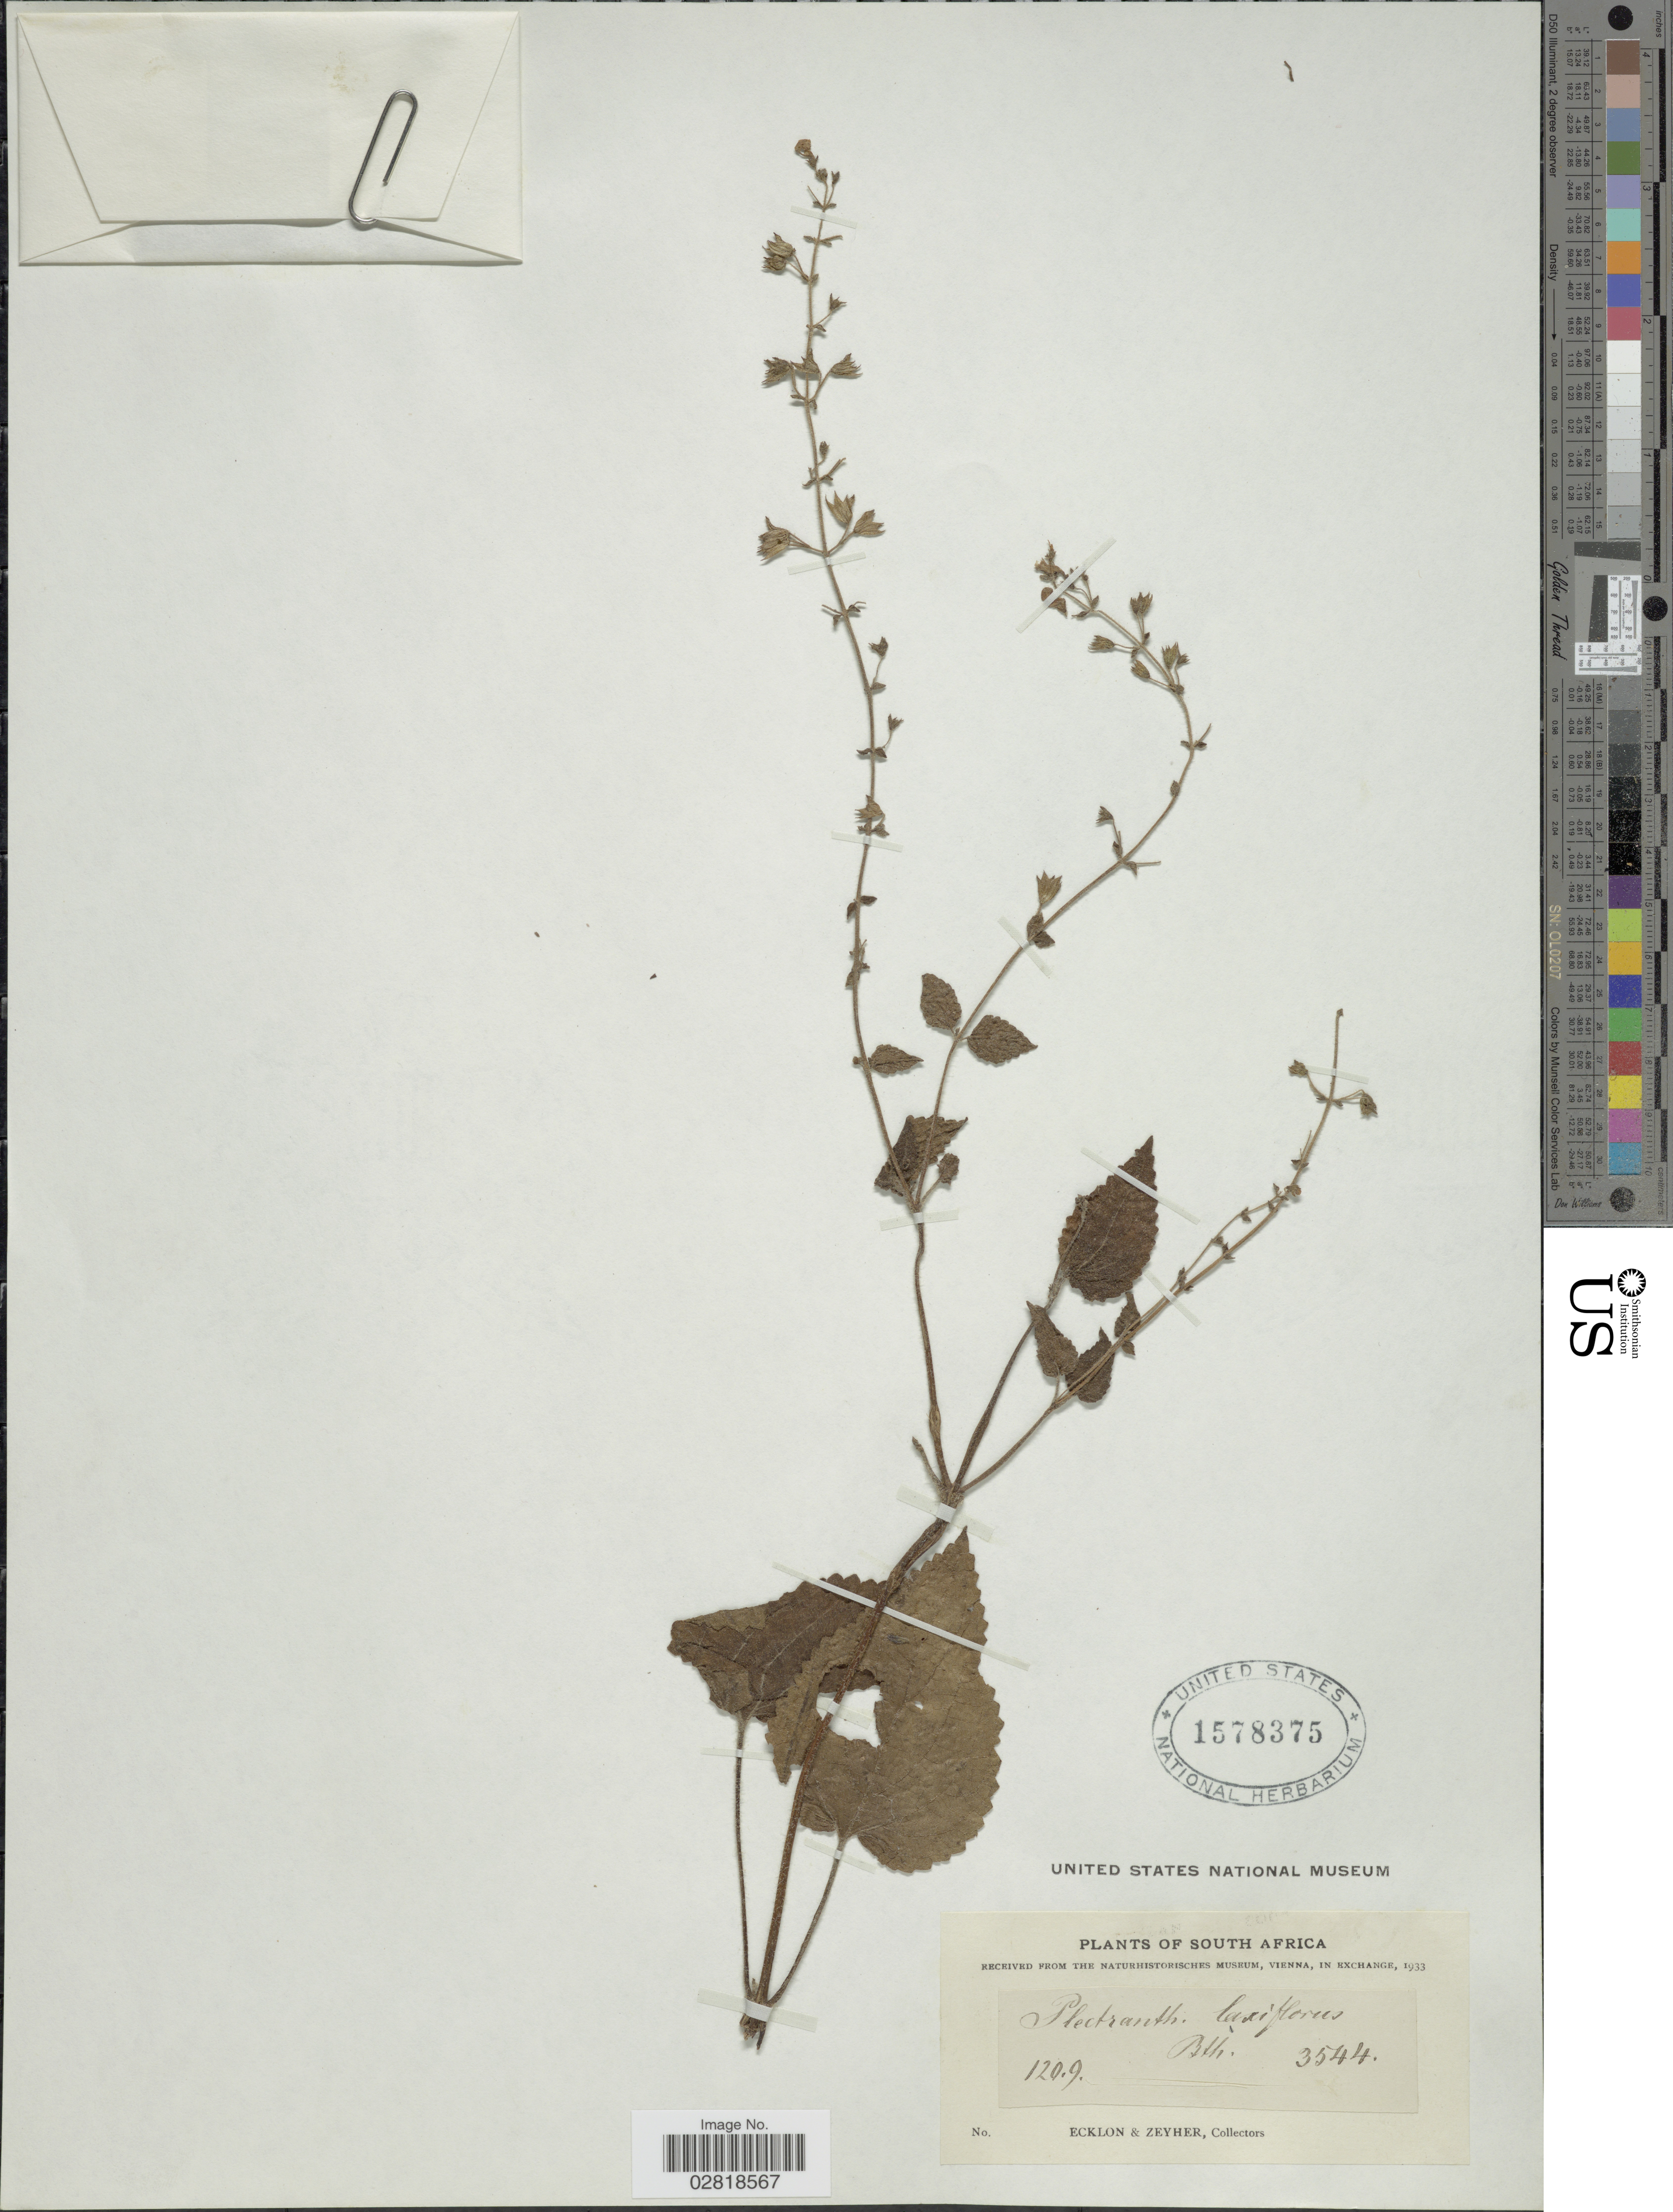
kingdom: Plantae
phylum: Tracheophyta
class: Magnoliopsida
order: Lamiales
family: Lamiaceae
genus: Plectranthus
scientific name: Plectranthus laxiflorus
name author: Benth.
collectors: -. Ecklon & -. Zeyher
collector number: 3544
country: South Africa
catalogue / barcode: US 1578375